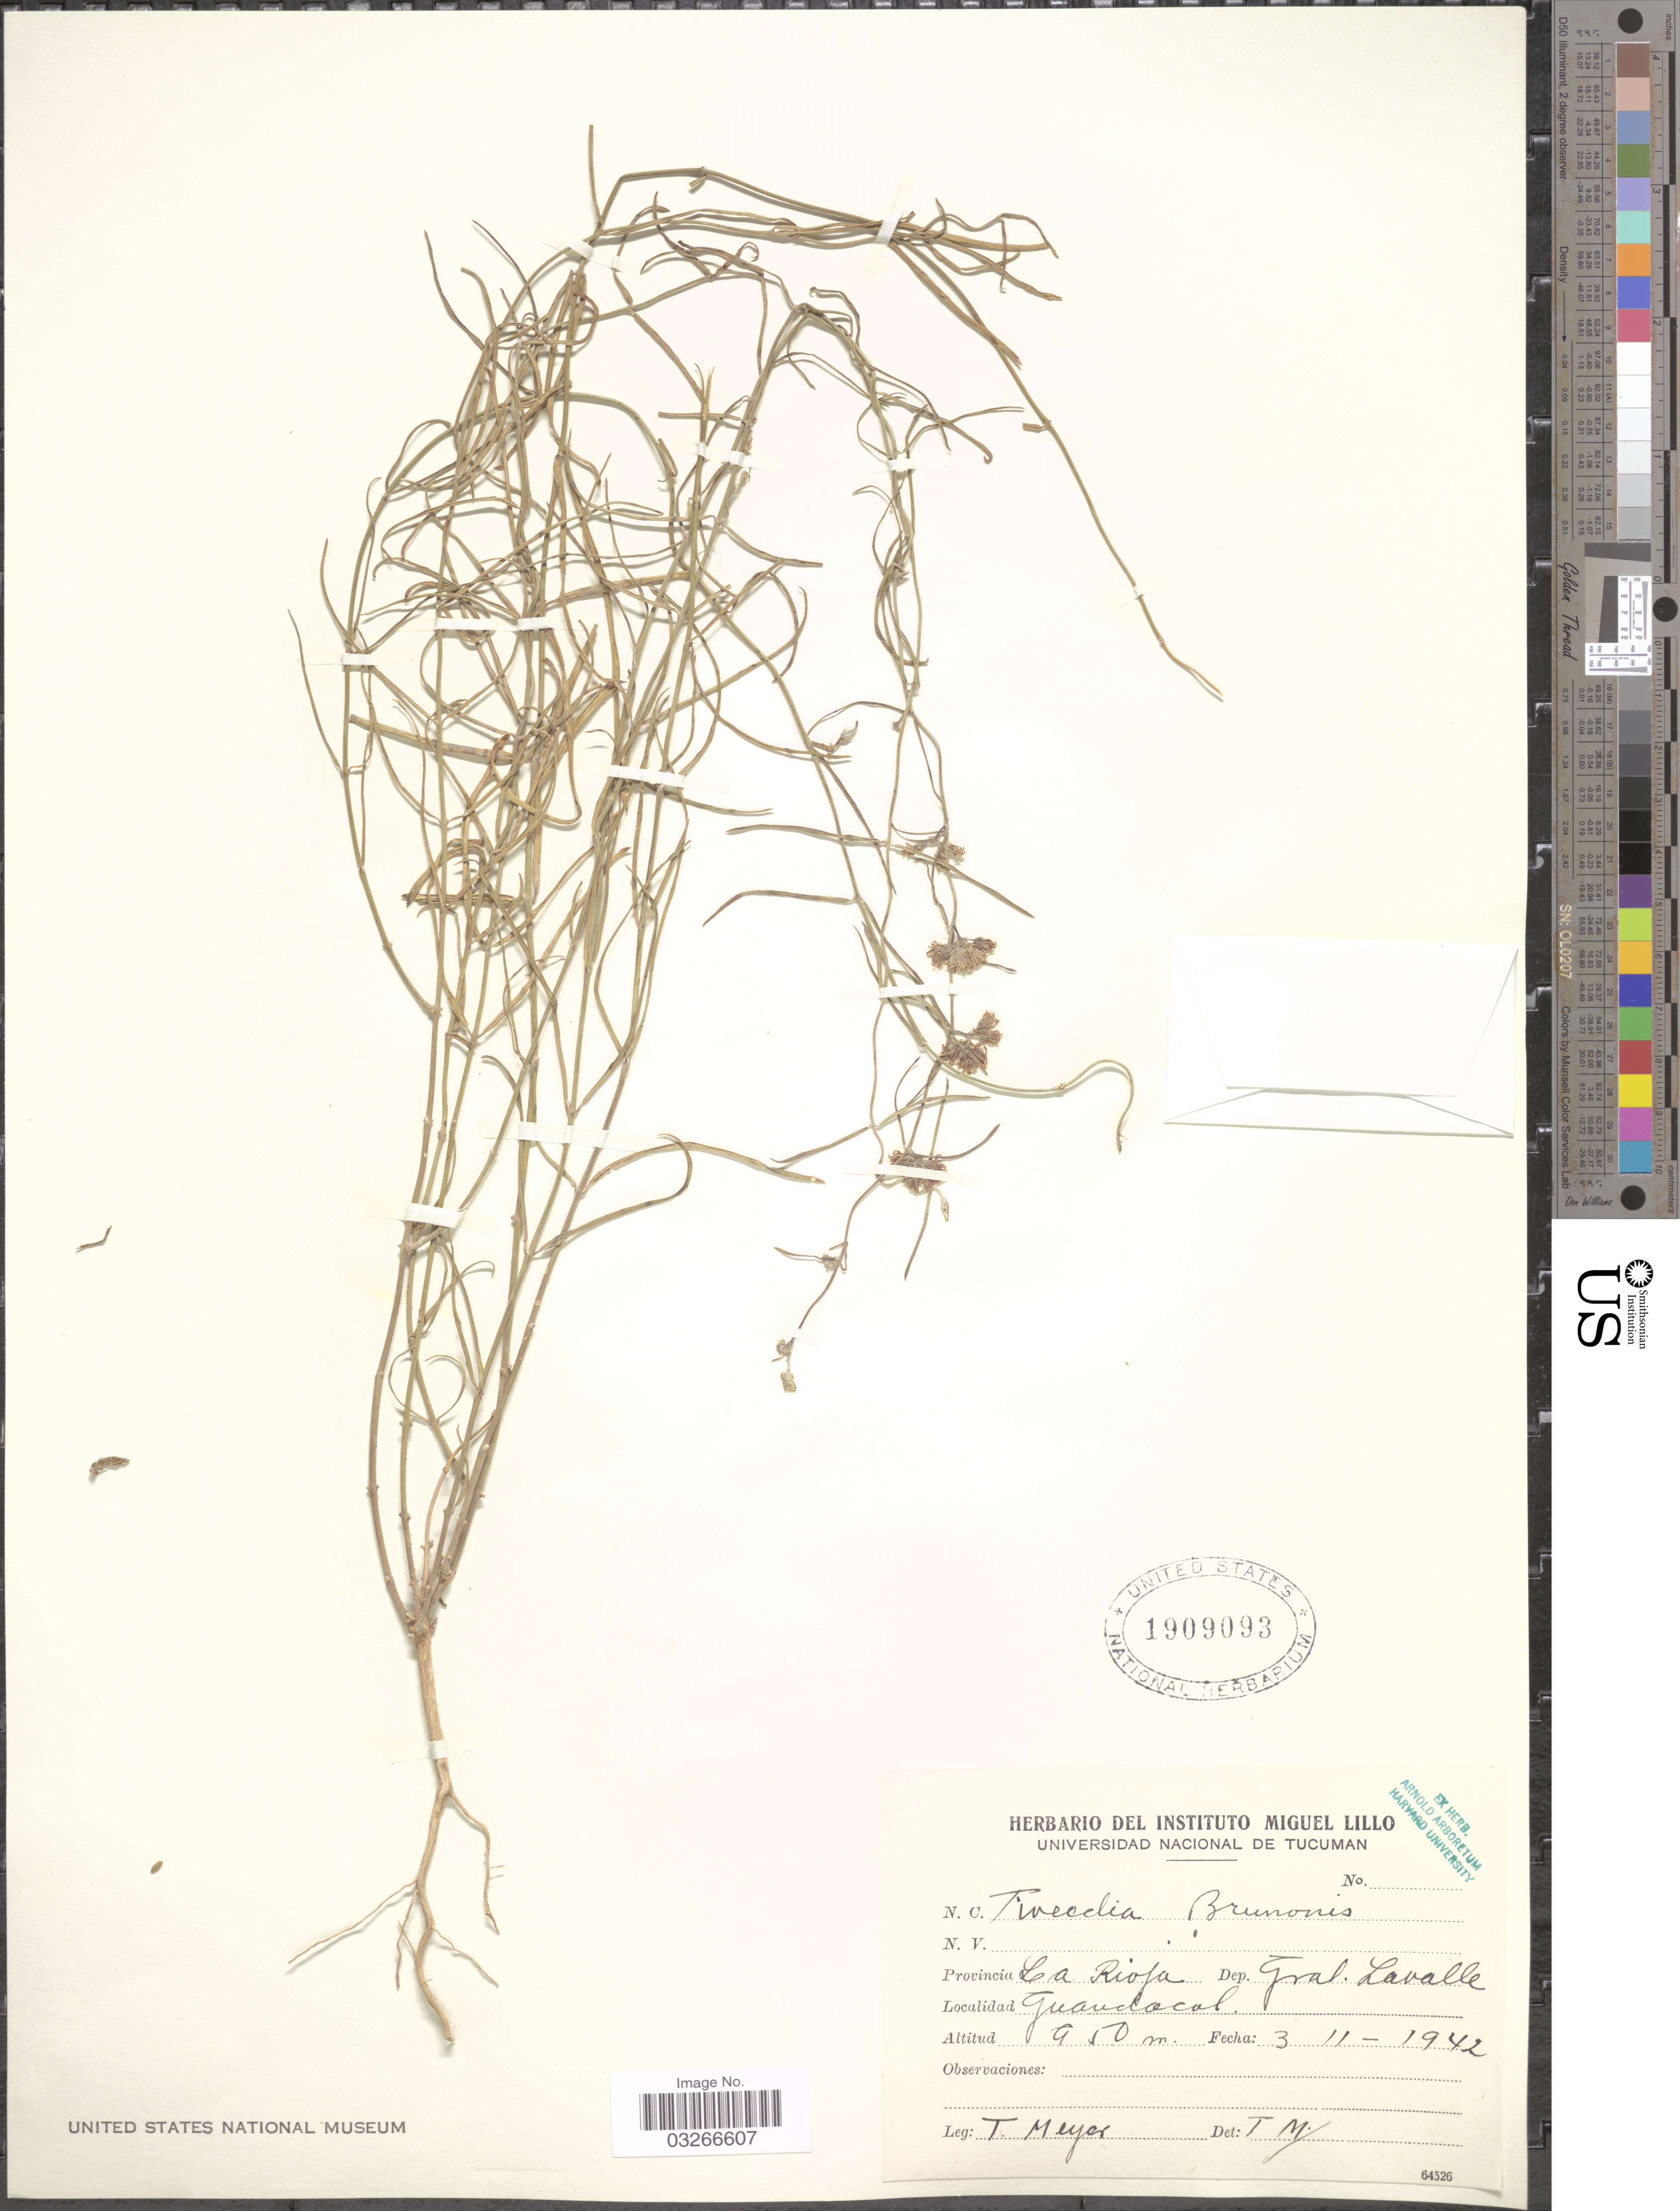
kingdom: Plantae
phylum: Tracheophyta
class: Magnoliopsida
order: Gentianales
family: Apocynaceae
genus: Tweedia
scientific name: Tweedia brunonis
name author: Hook. & Arn.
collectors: T. Meyer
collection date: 1942-11-03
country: Argentina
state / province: La Rioja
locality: Dep. Gral. Lavalle. Guaudacol.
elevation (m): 950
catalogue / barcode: US 1909093